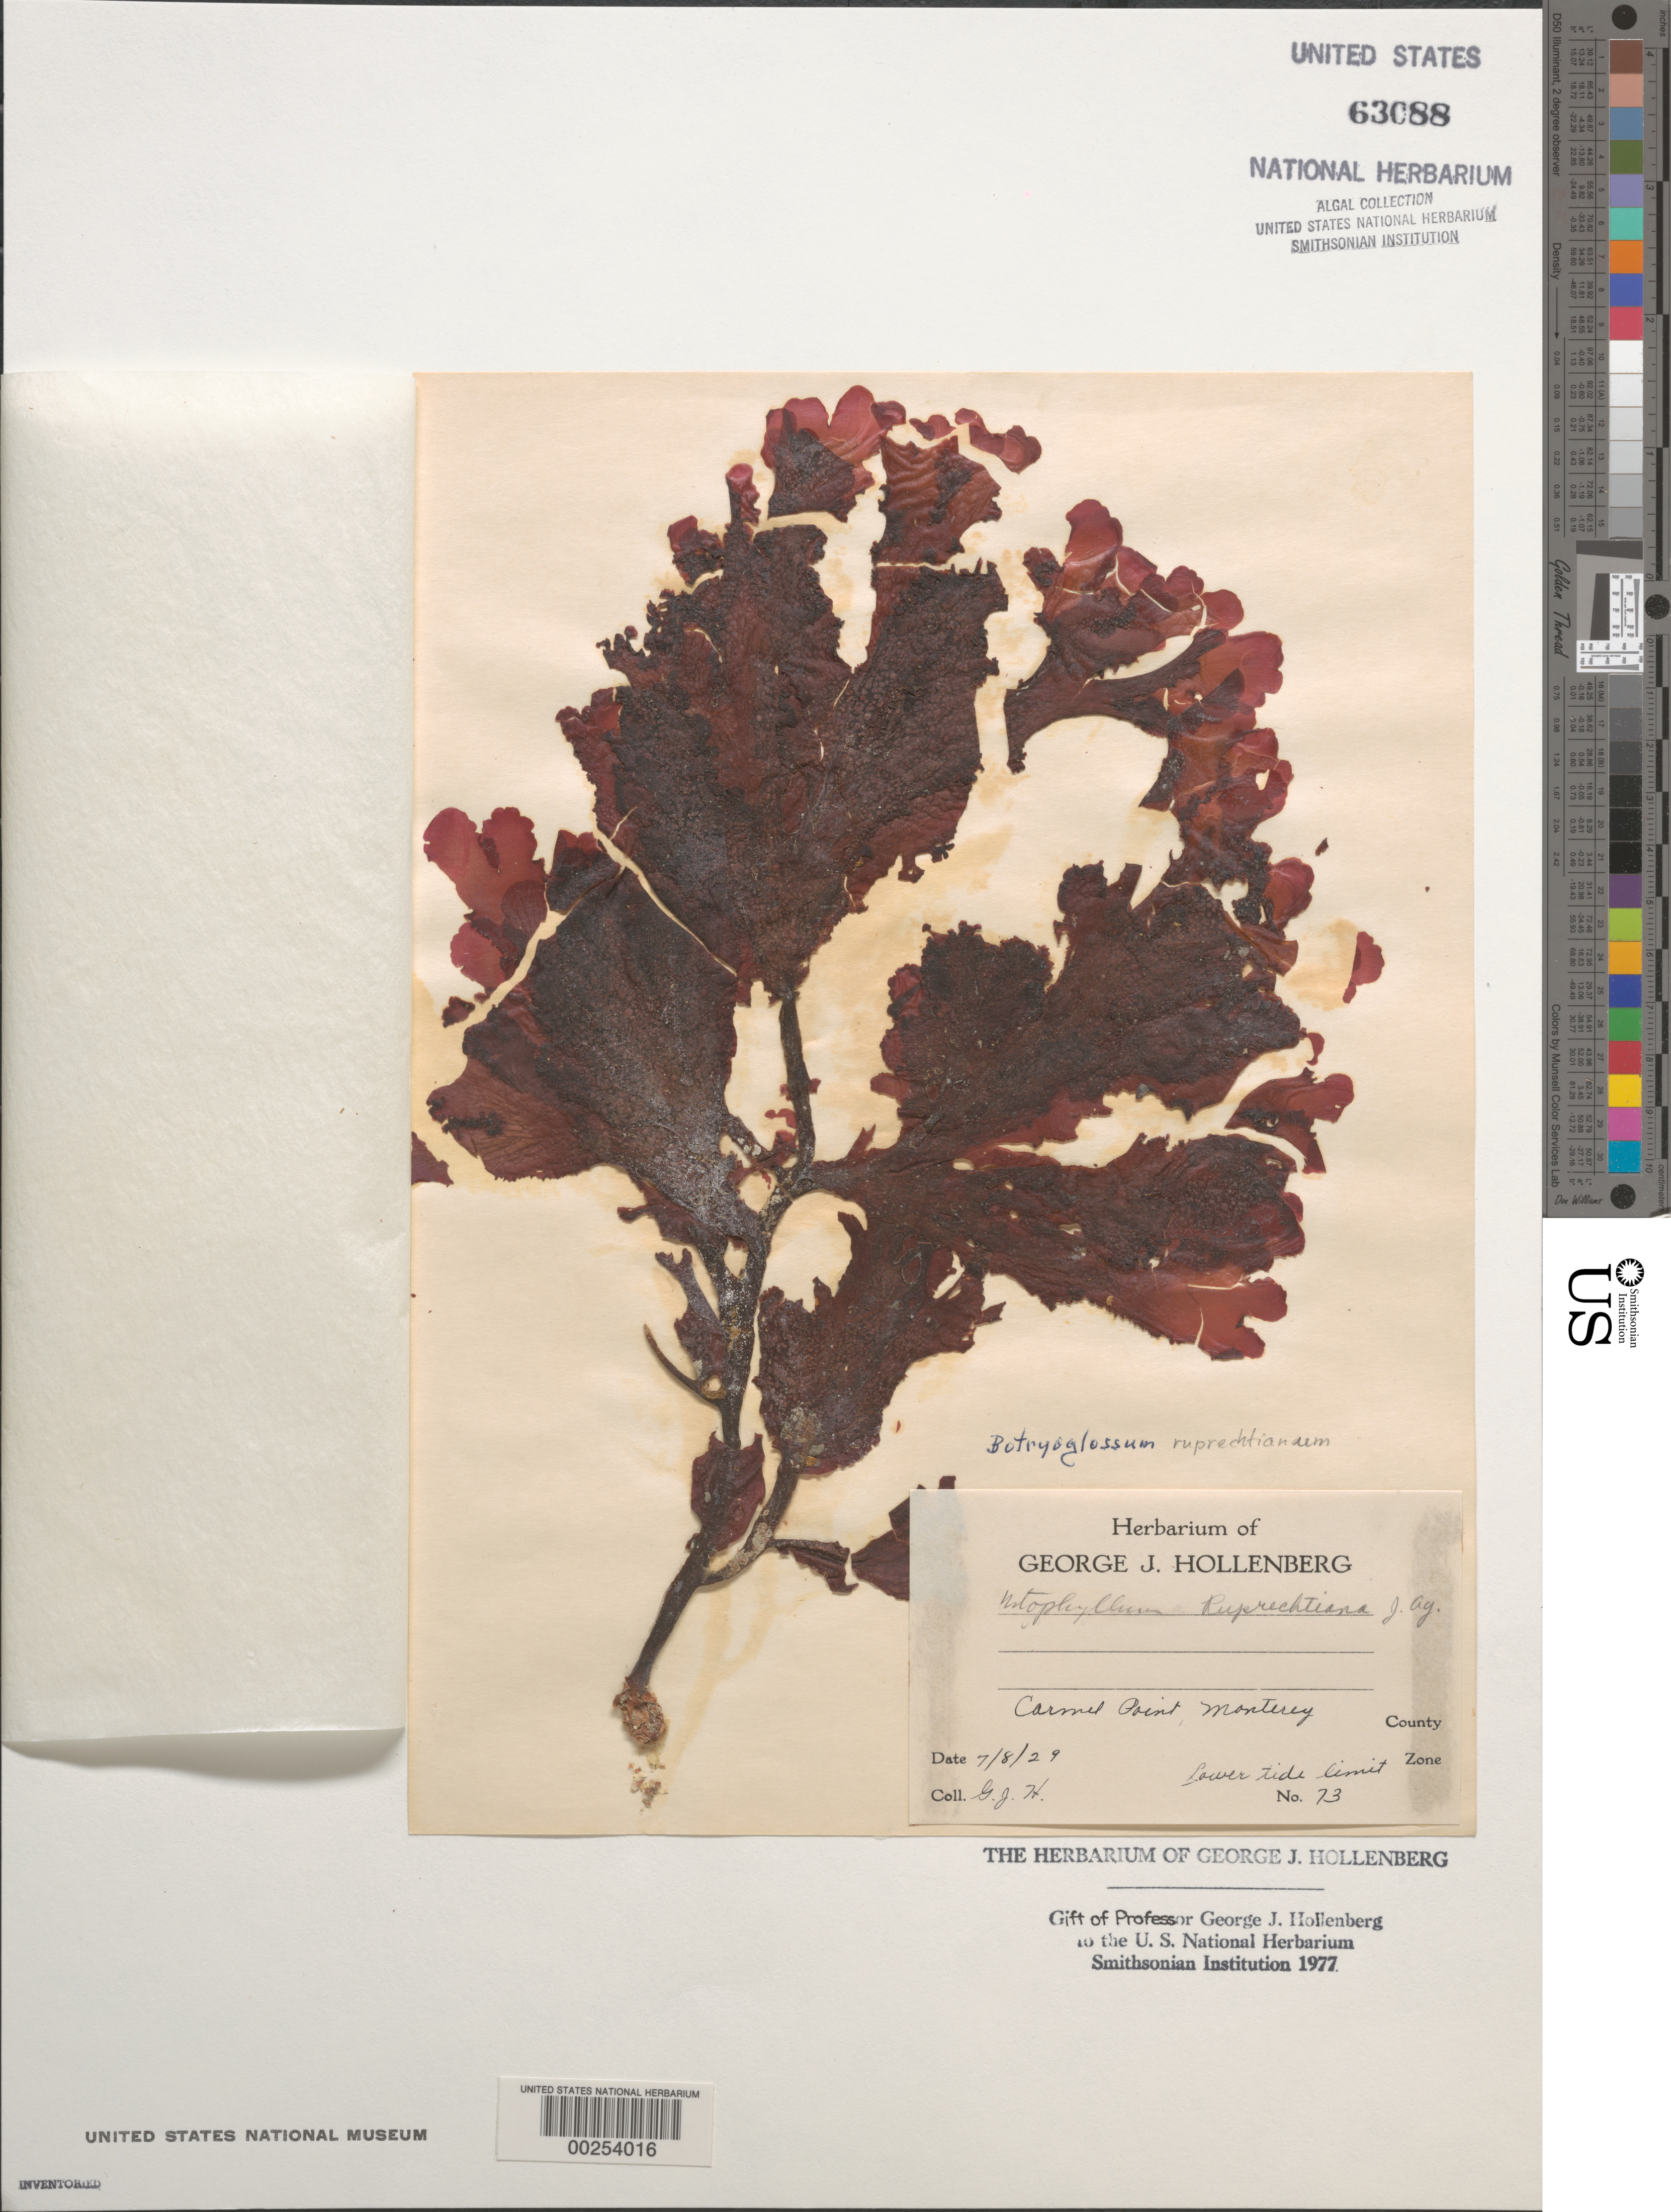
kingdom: Plantae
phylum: Rhodophyta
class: Florideophyceae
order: Ceramiales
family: Delesseriaceae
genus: Cryptopleura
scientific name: Cryptopleura ruprechtiana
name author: (J. Agardh) Kylin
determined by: Algae name updating Project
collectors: G. Hollenberg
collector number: GJH 73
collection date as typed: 08 Jul 1929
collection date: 1929-07-08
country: United States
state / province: California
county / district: Monterey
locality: Carmel Point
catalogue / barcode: US 63088